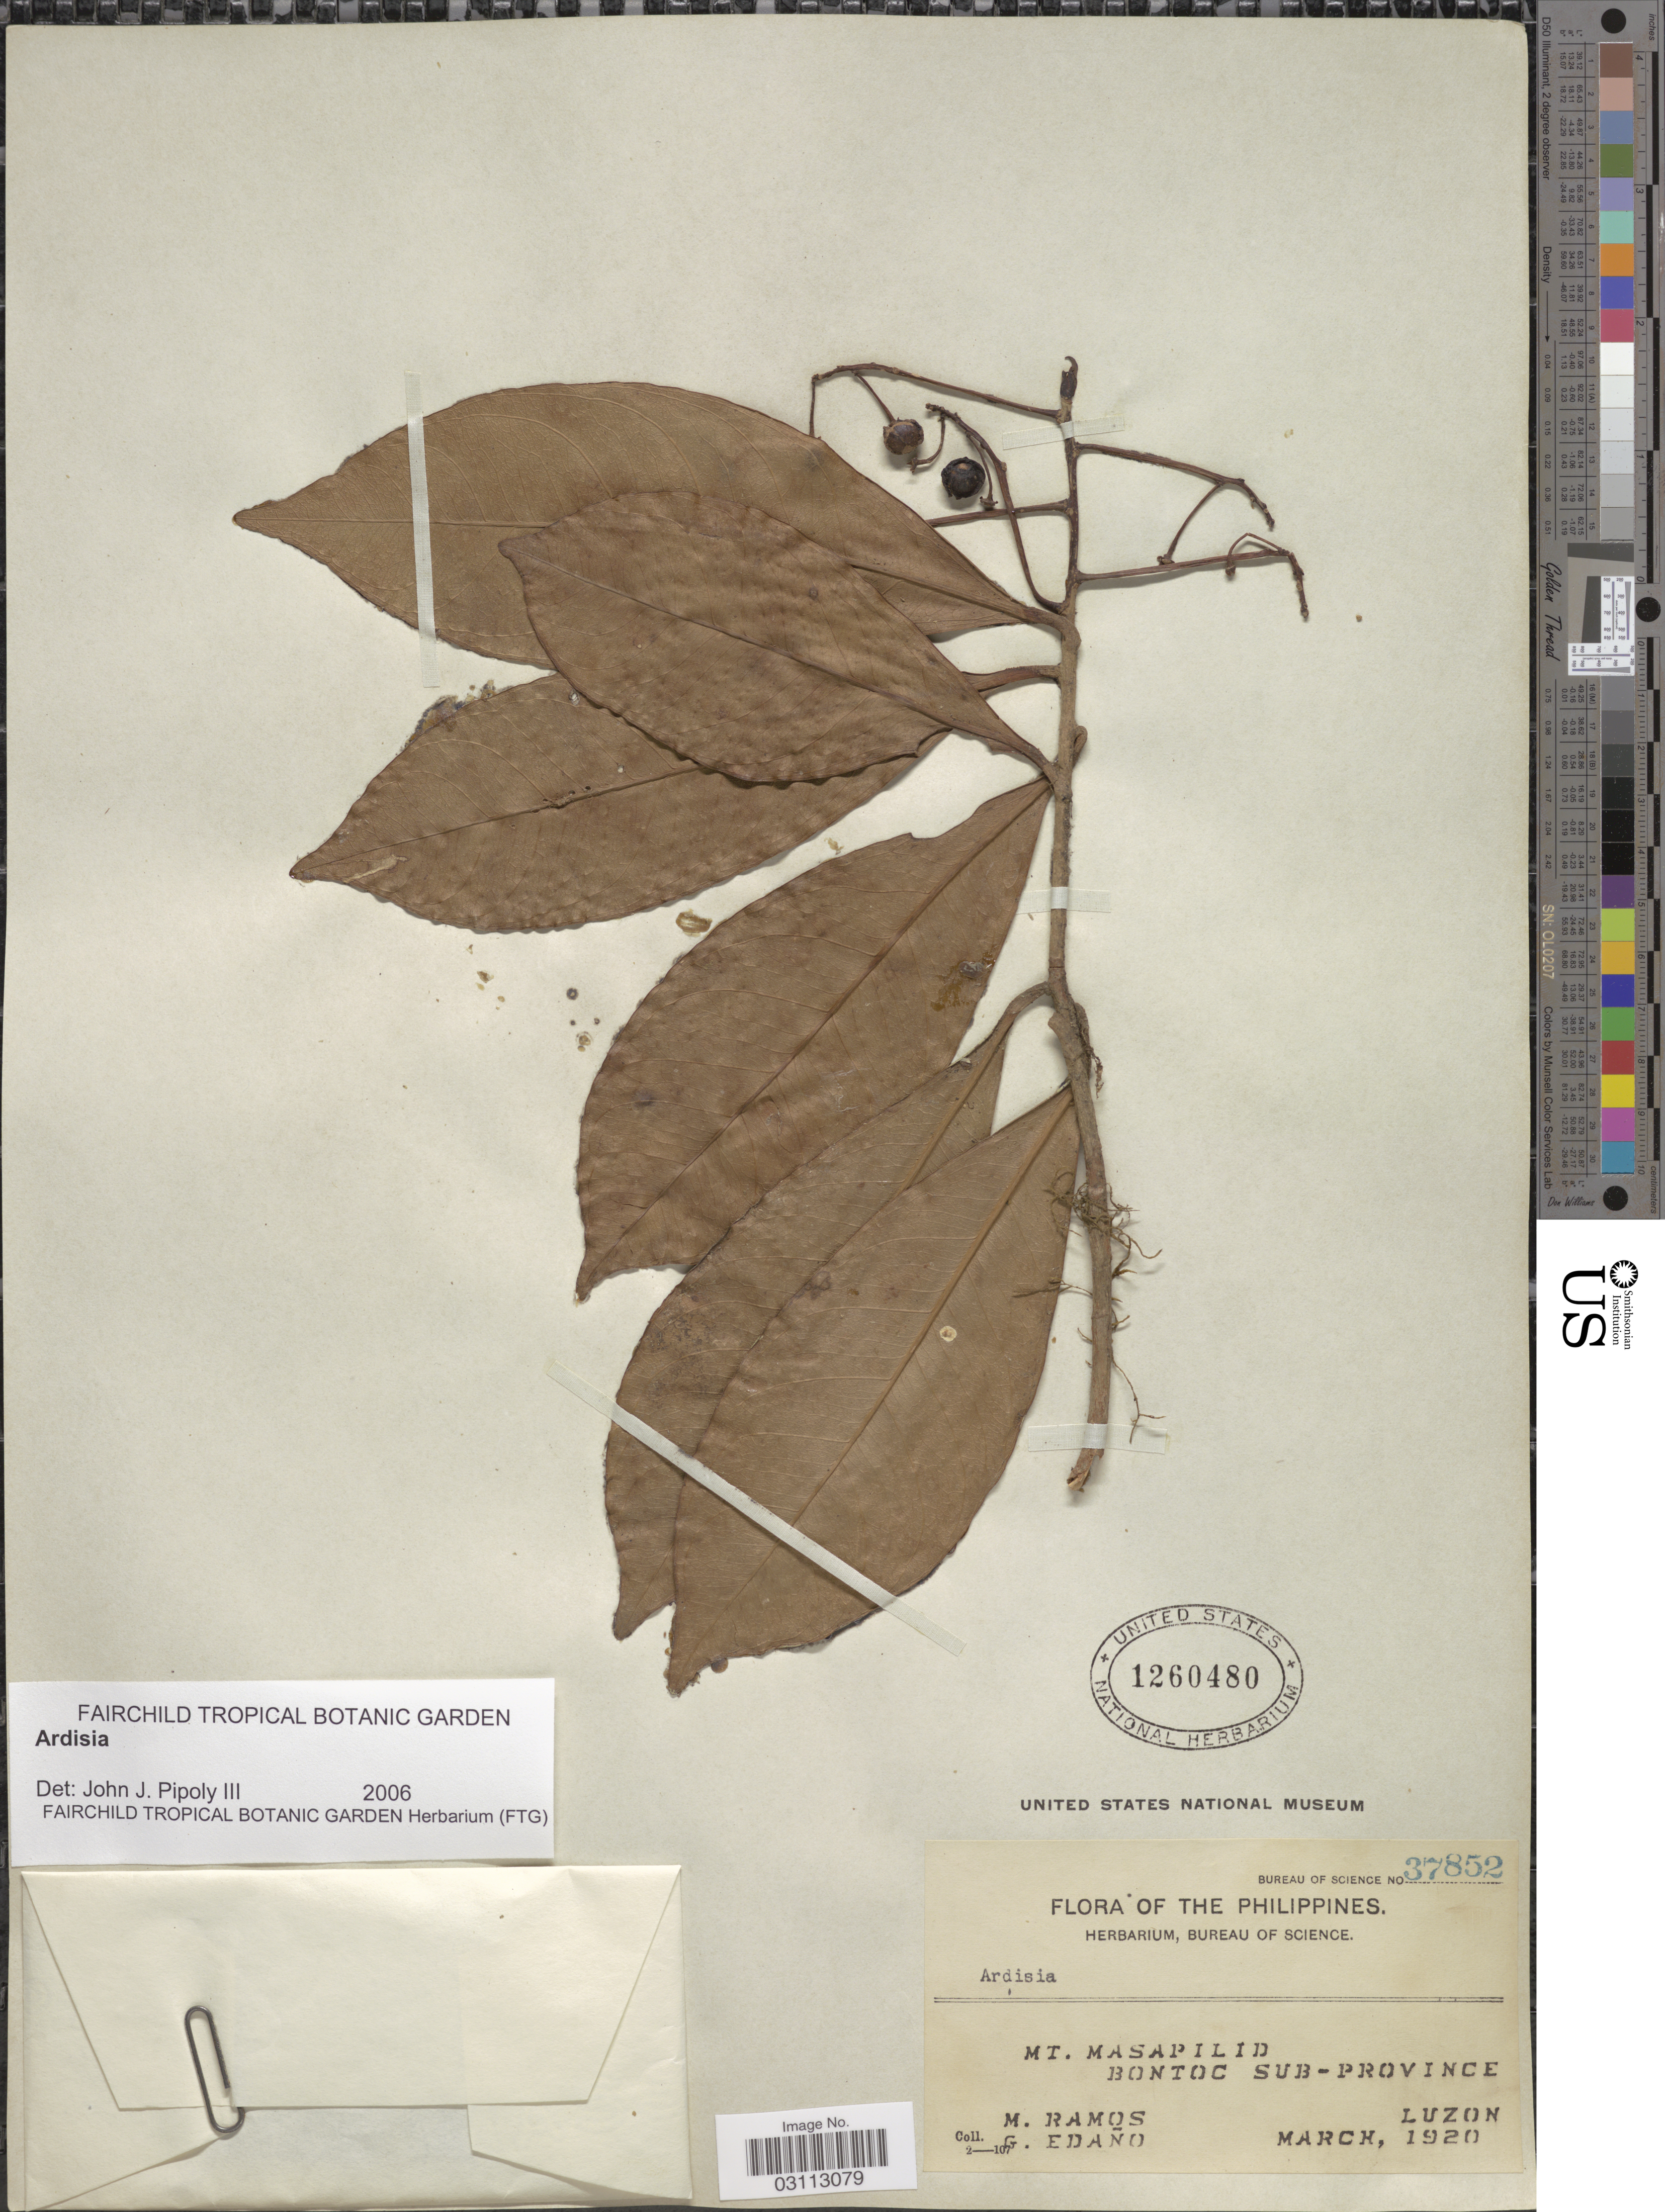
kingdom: Plantae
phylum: Tracheophyta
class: Magnoliopsida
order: Ericales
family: Primulaceae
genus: Ardisia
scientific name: Ardisia sp.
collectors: M. Ramos & G. Edaño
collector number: Bureau of Science 37852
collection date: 1920-03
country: Philippines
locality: Mt. Masapilid. Bontoc Sub-province. Luzon.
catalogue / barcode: US 1260480